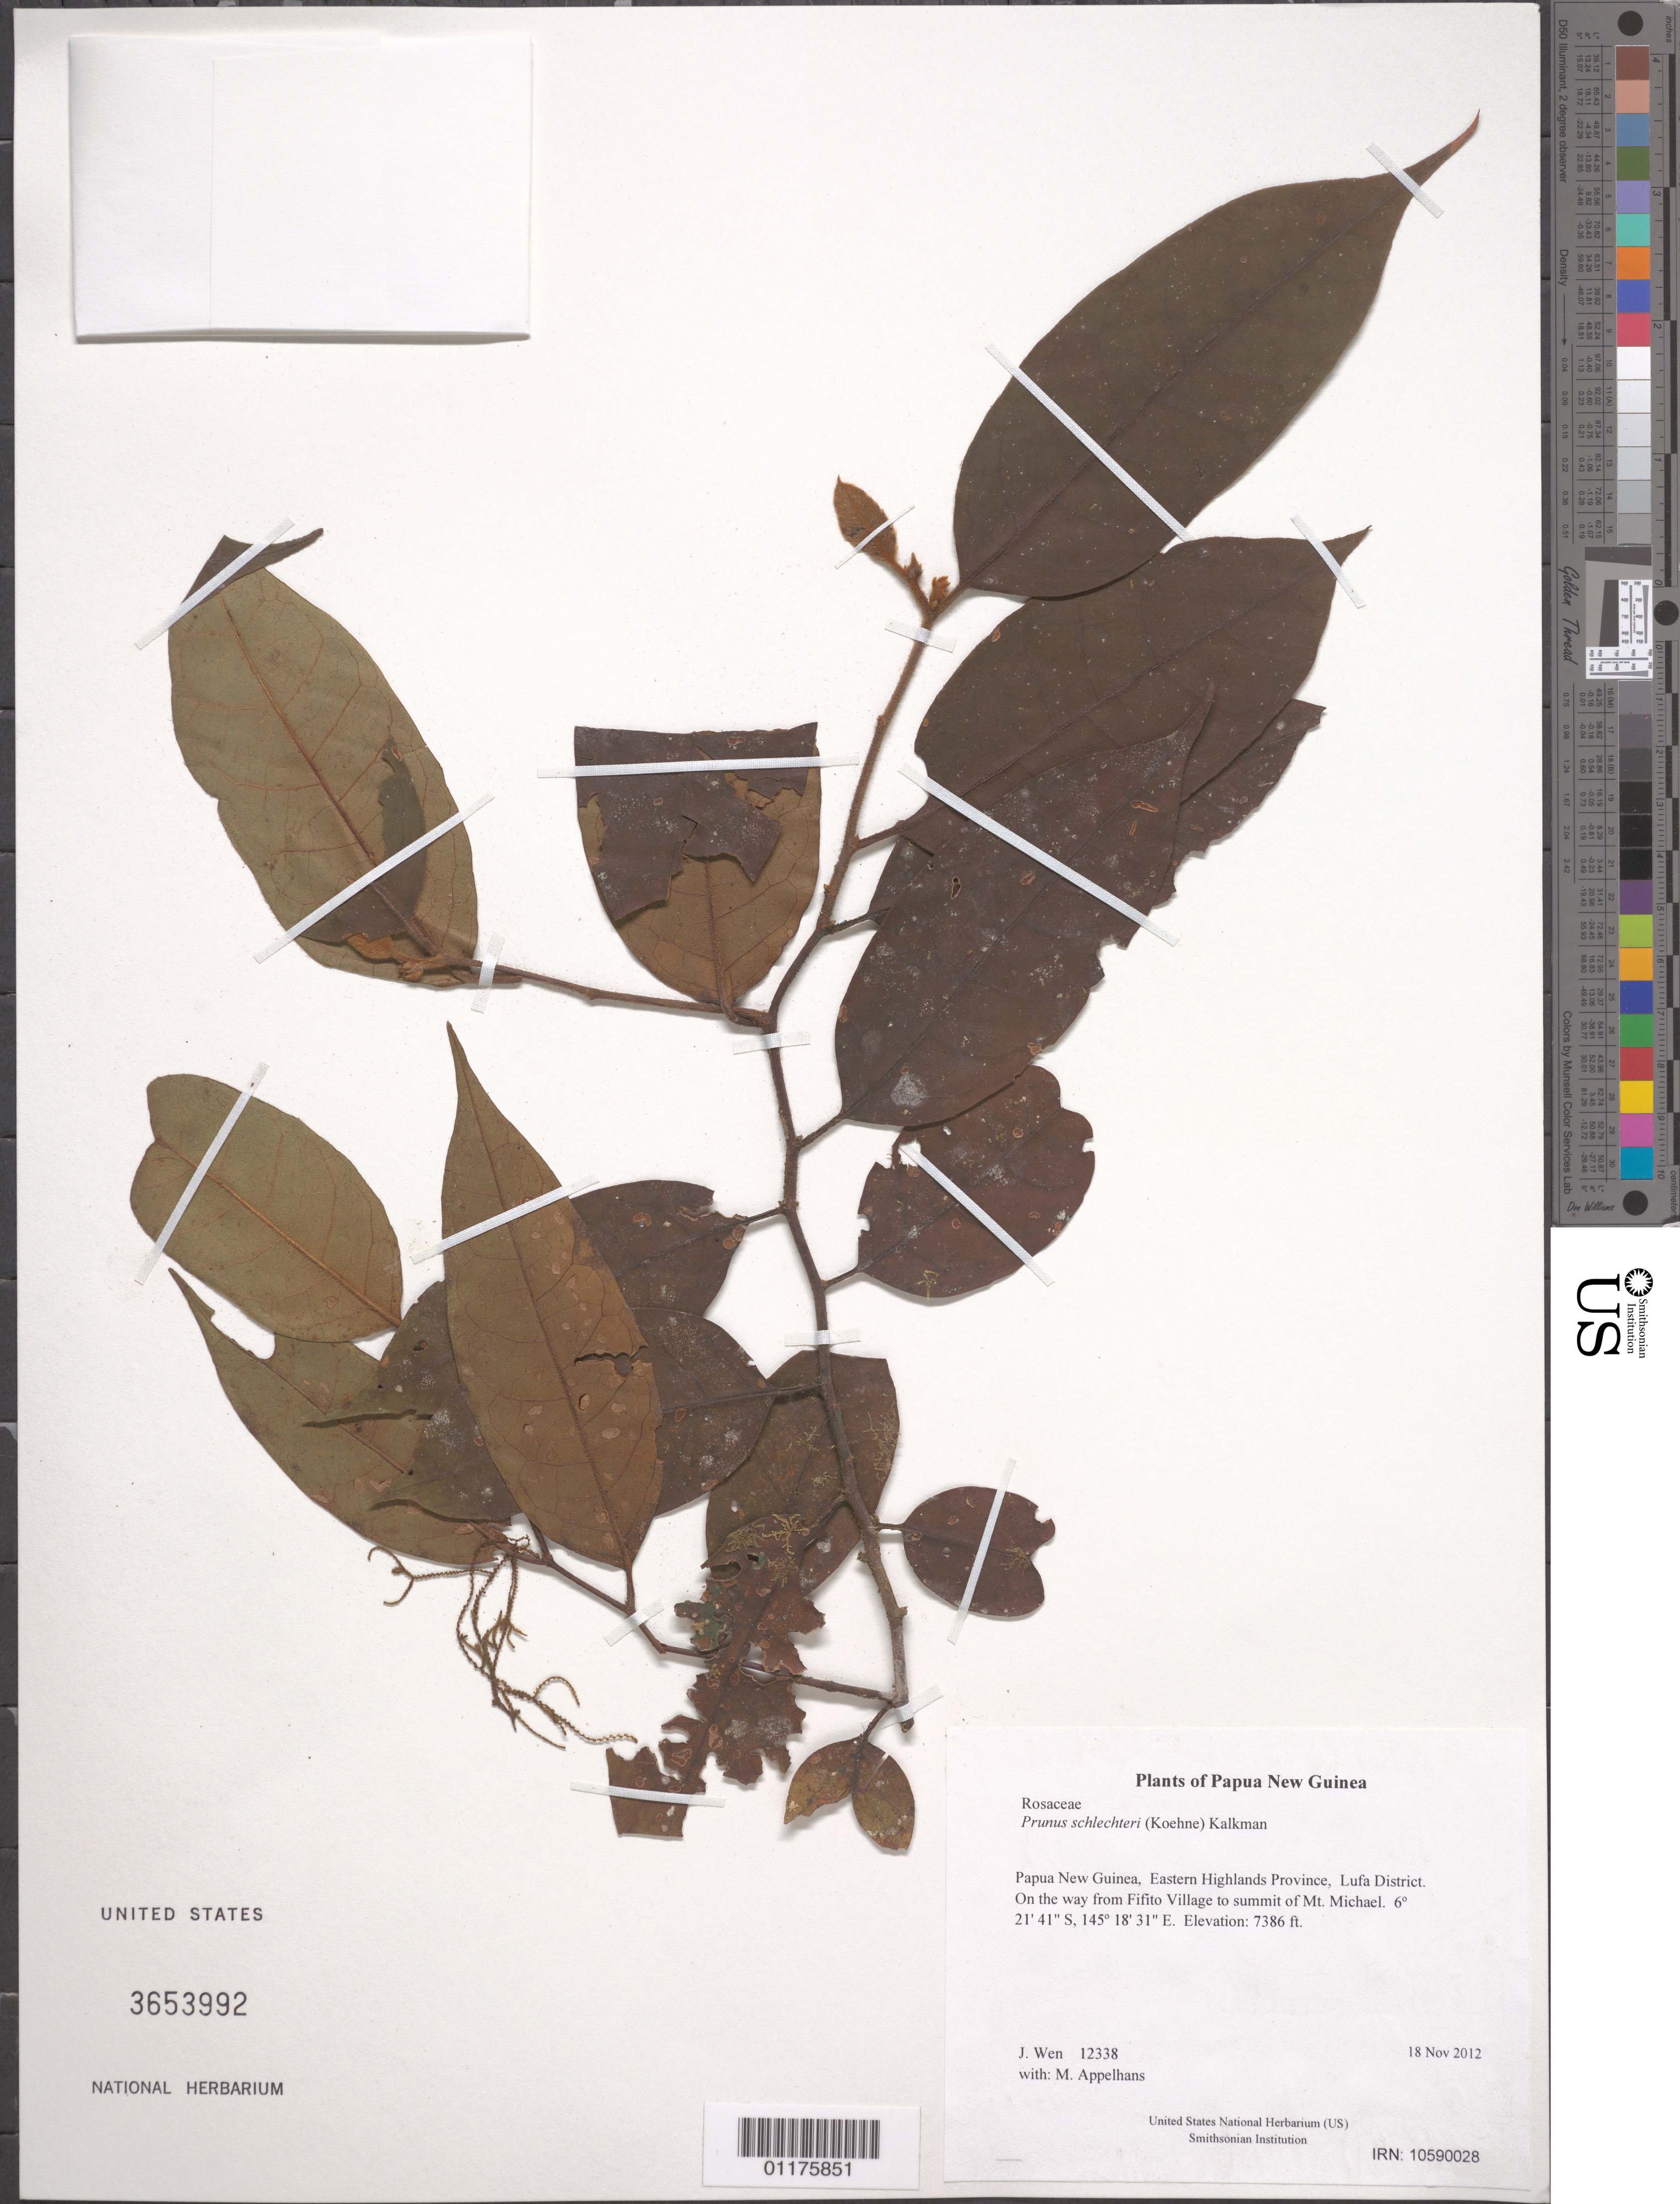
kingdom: Plantae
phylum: Tracheophyta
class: Magnoliopsida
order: Rosales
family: Rosaceae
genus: Prunus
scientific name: Prunus schlechteri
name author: (Koehne) Kalkman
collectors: M. Appelhans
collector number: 12338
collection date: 2012-11-18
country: Papua New Guinea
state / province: Eastern Highlands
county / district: Lufa District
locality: On the way from Fifito Village to summit of Mt. Michael.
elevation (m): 2251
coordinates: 06 21.687 S, 145 18.510 E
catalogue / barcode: US 3653992